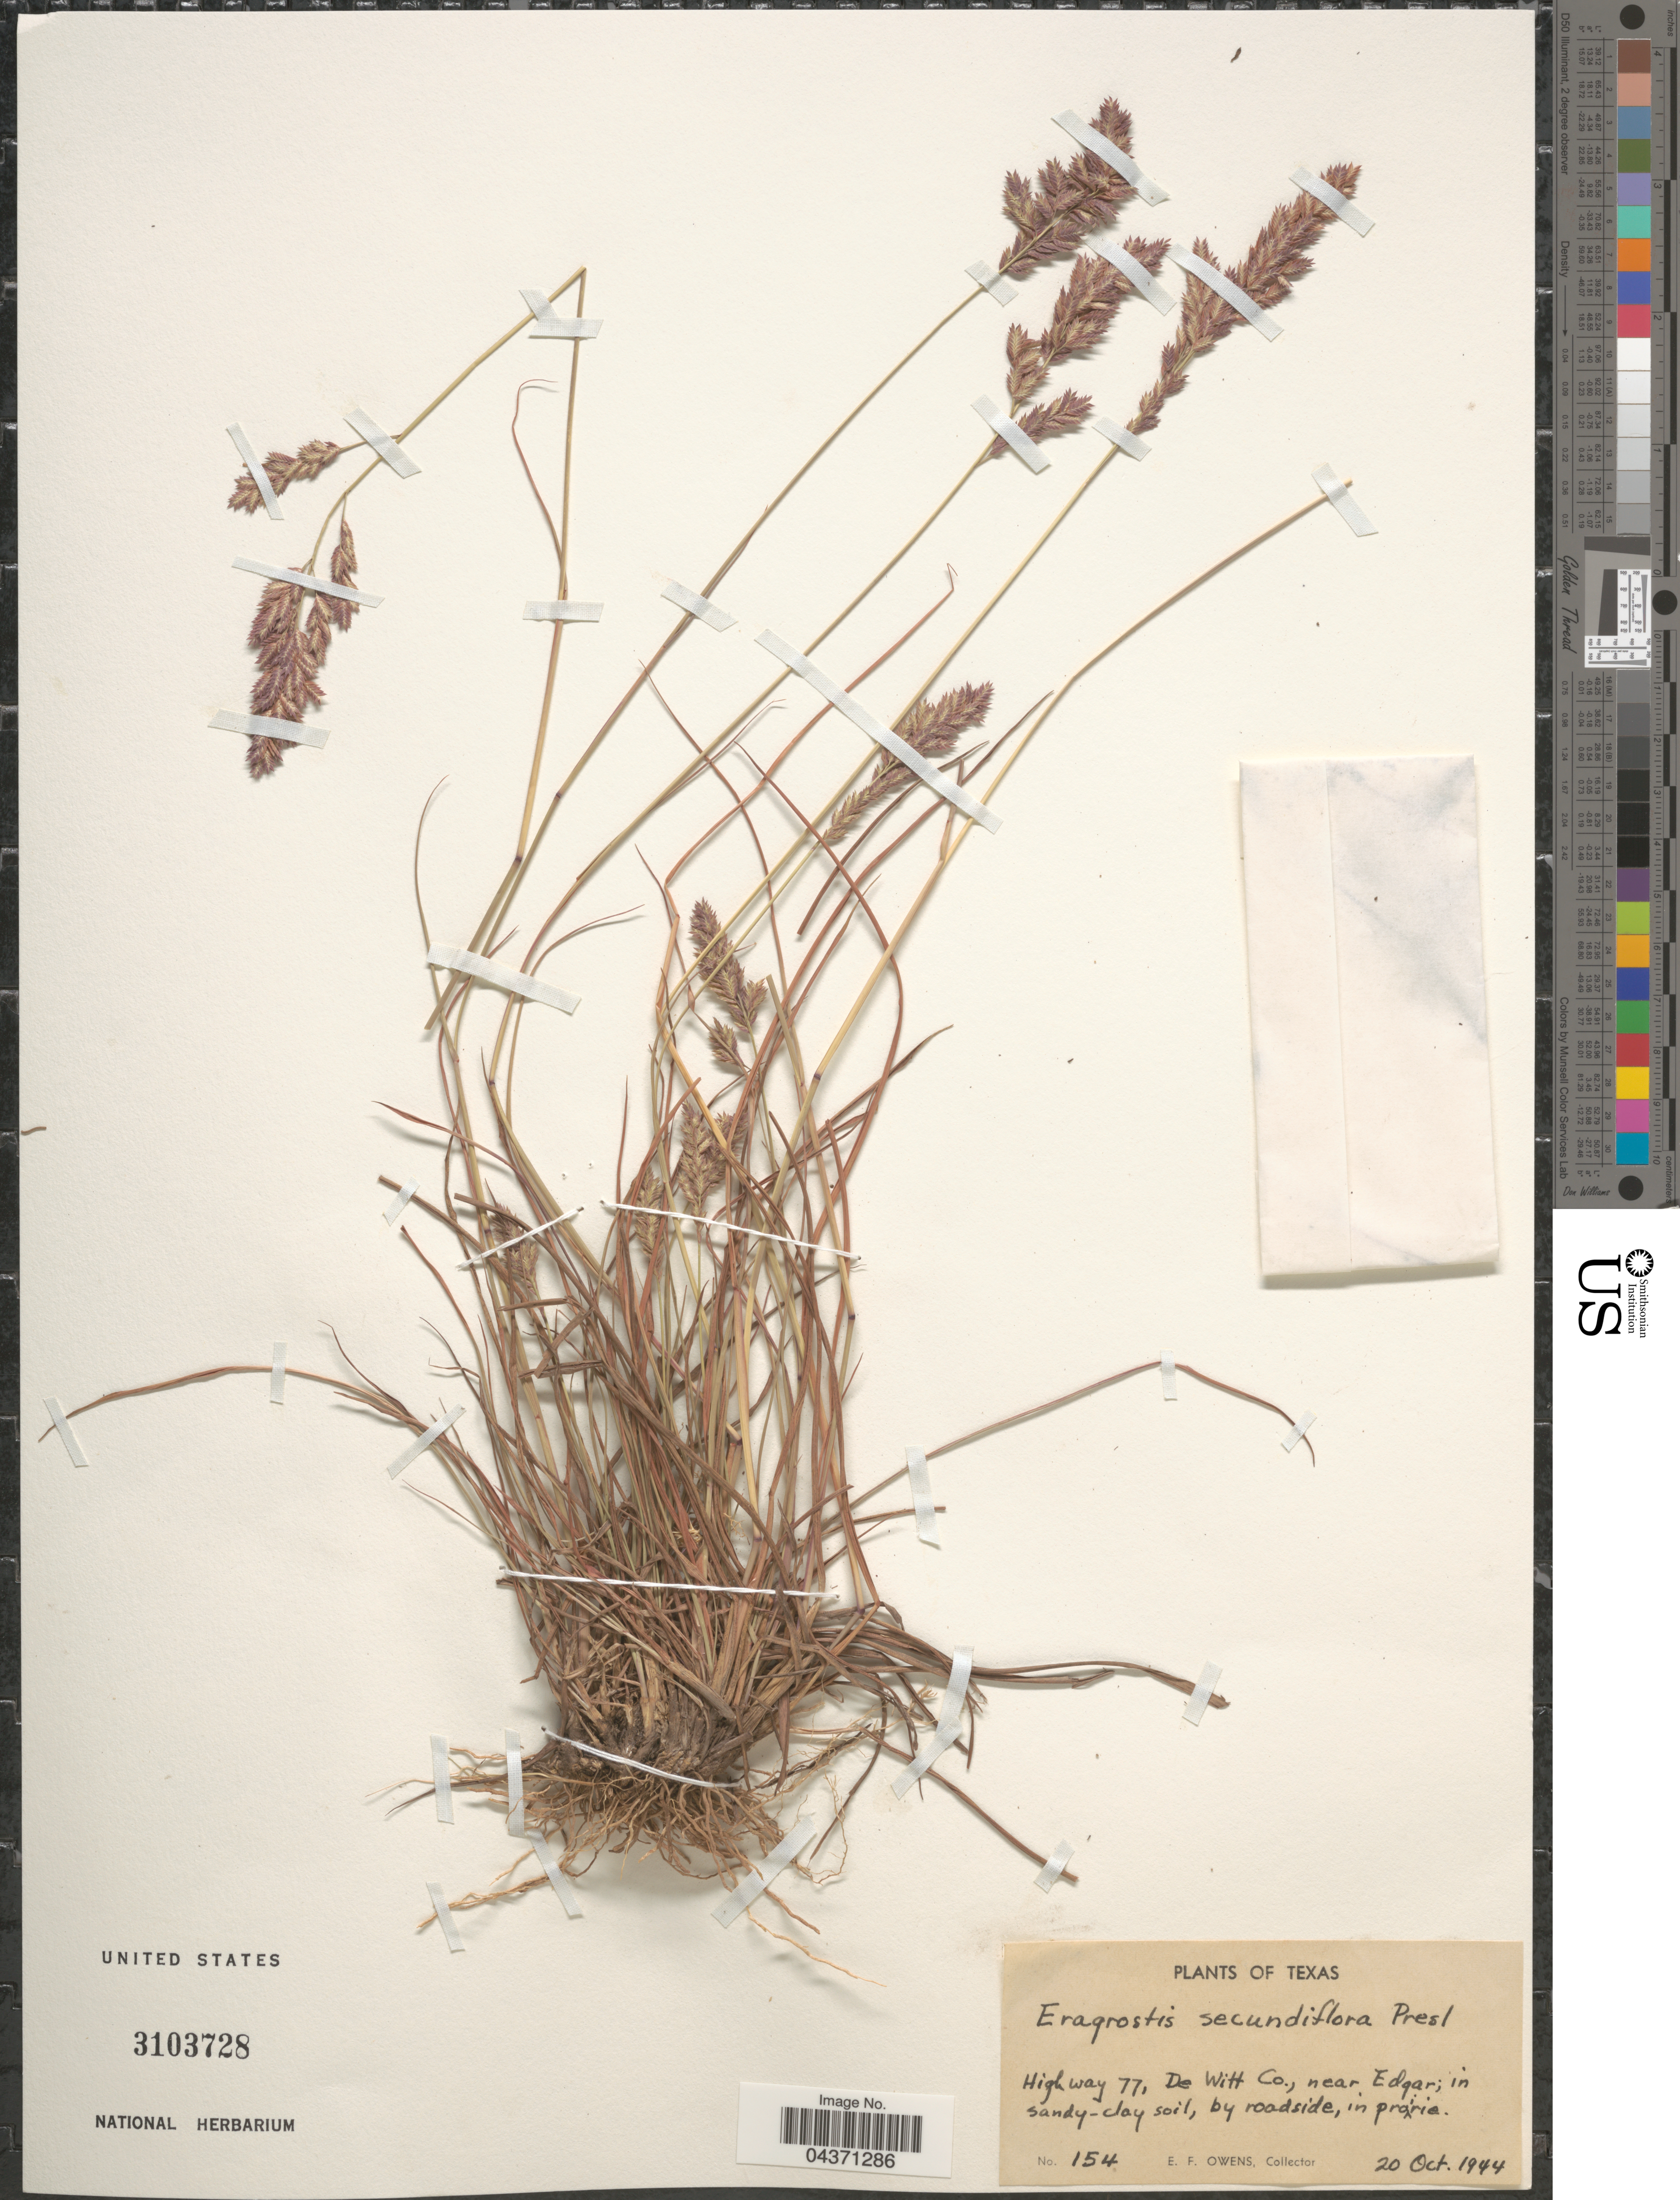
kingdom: Plantae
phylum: Tracheophyta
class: Liliopsida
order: Poales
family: Poaceae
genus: Eragrostis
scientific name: Eragrostis secundiflora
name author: J. Presl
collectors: E. Owens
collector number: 154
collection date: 1944-10-20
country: United States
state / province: Texas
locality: Highway 77, De Witt Co., near Edgar.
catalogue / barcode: US 3103728